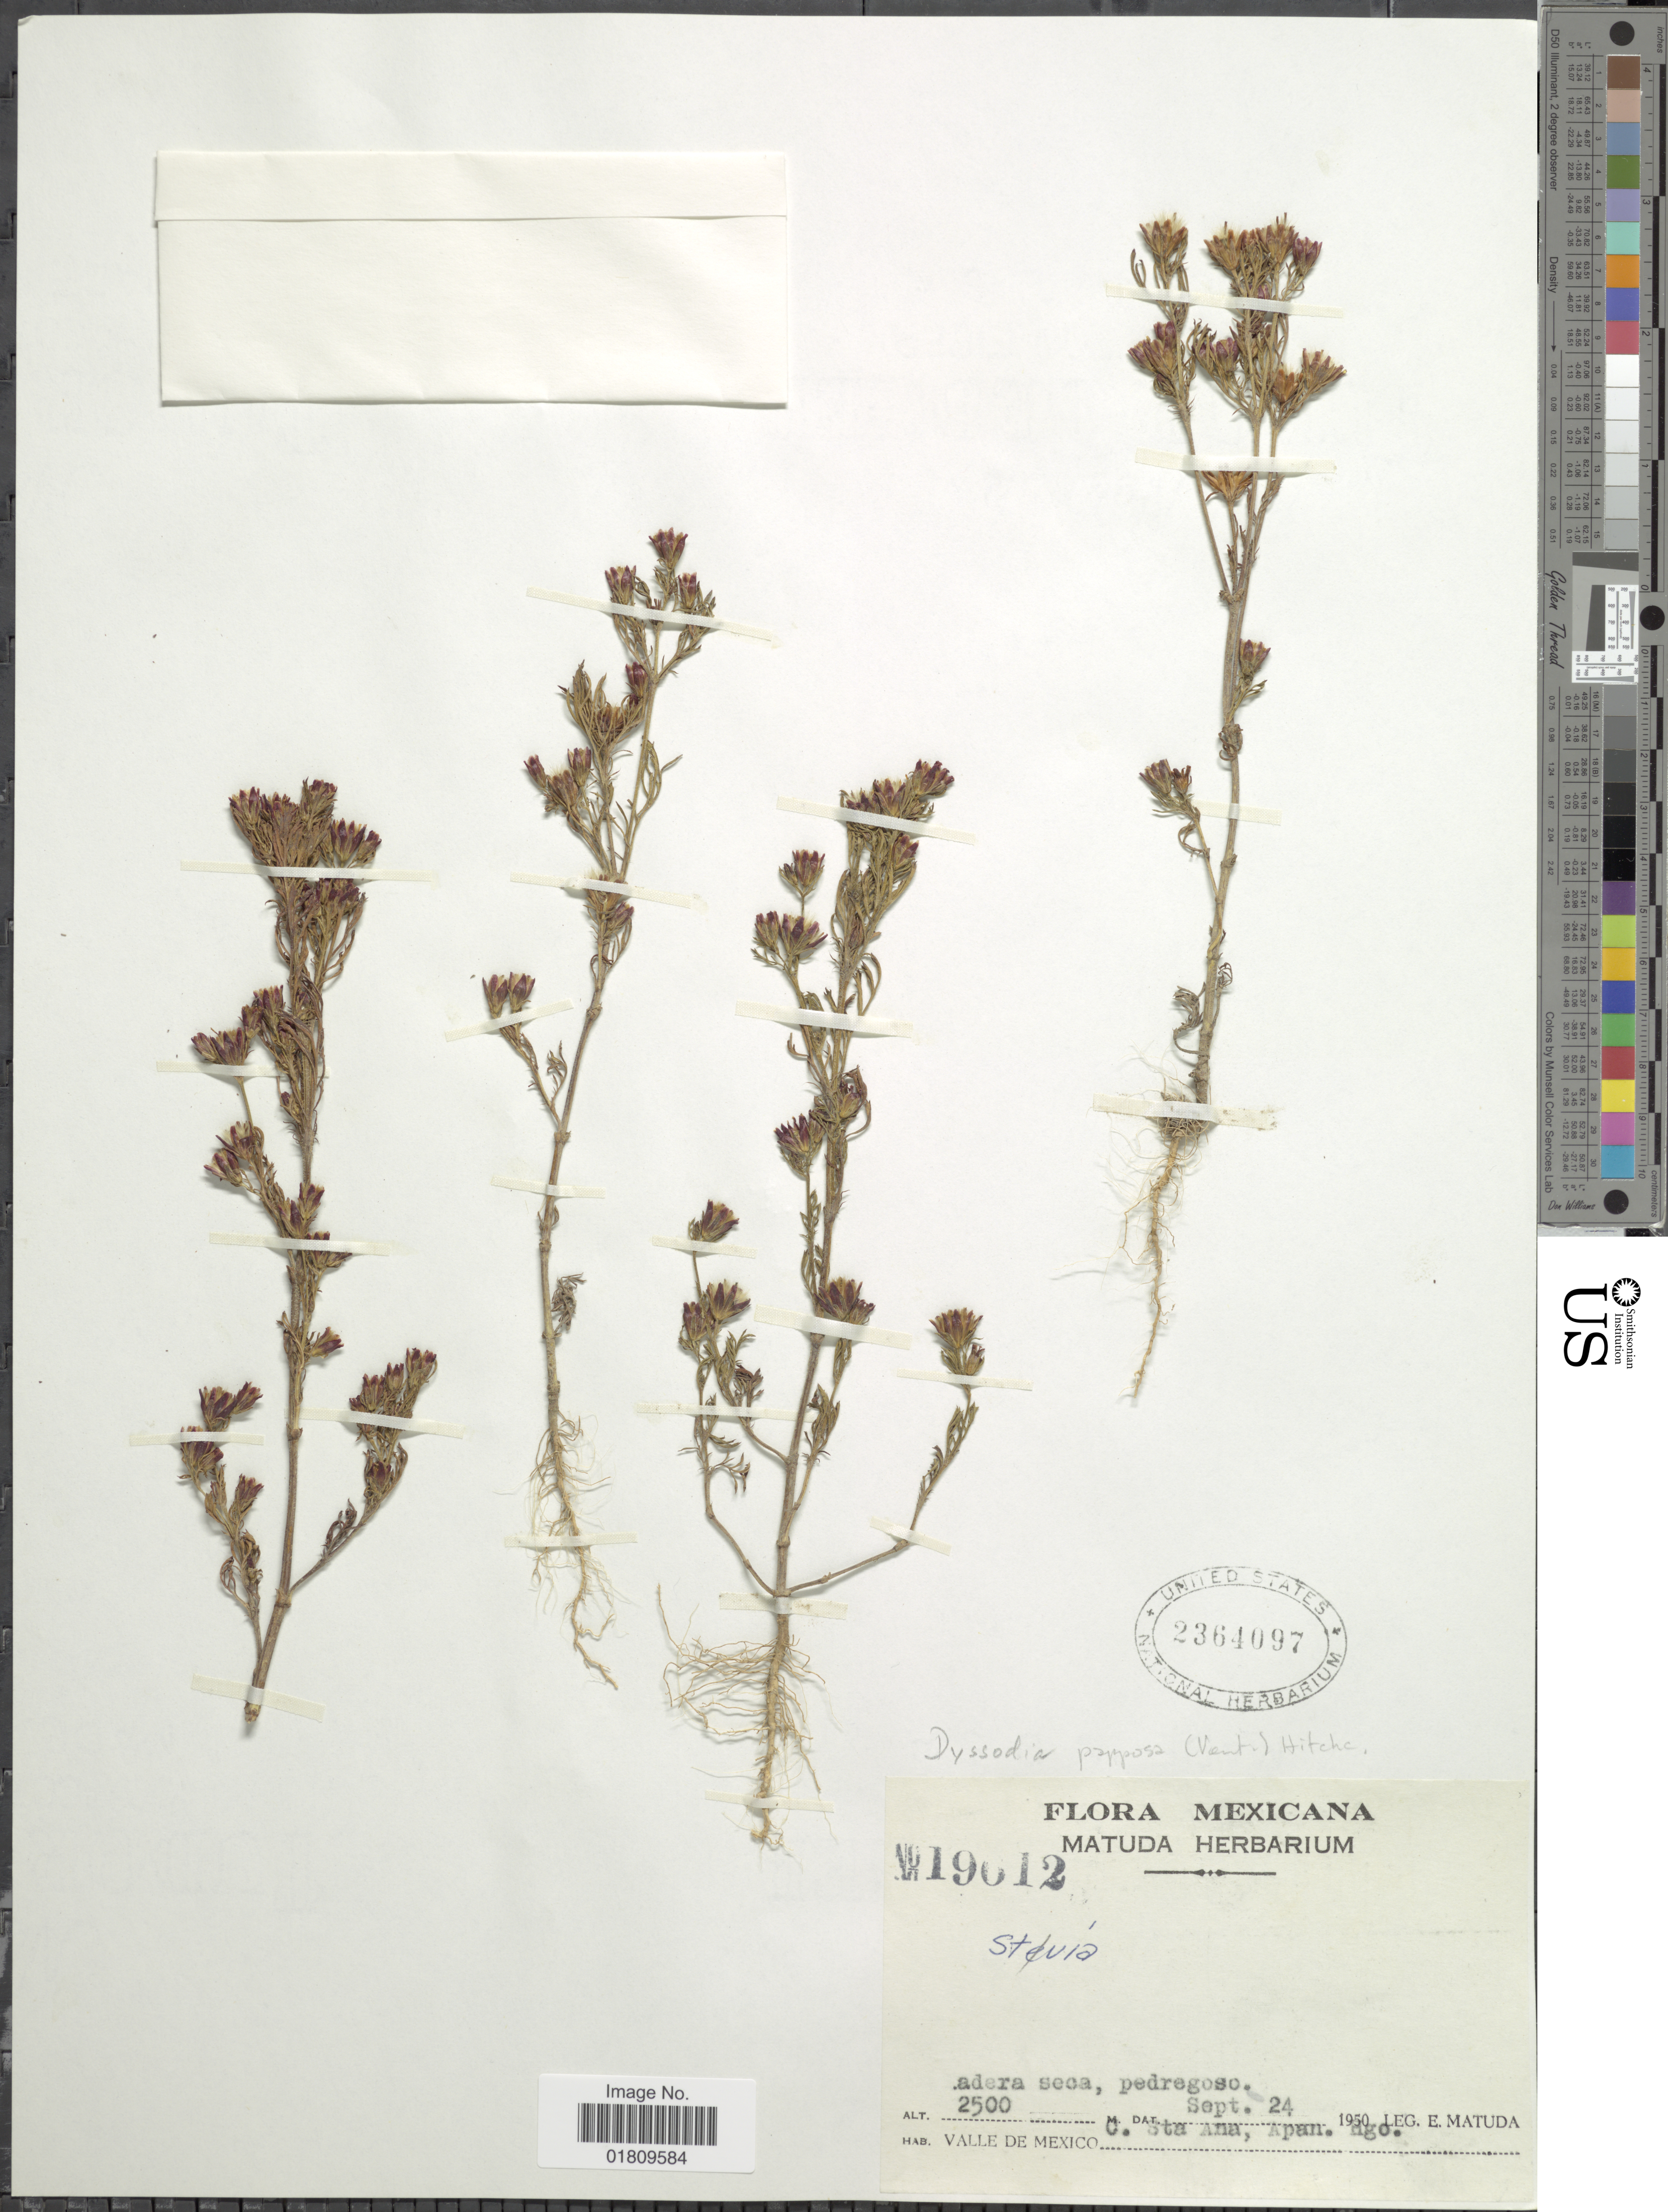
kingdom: Plantae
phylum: Tracheophyta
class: Magnoliopsida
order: Asterales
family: Asteraceae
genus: Dyssodia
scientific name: Dyssodia papposa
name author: (Vent.) Hitchc.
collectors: E. Matuda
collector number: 19612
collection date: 1950-09-24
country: Mexico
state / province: Hidalgo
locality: Ladera seca, pedregoso, Valle de Mexico, C. Sta. Ana, Apan.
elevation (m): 2500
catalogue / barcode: US 2364097